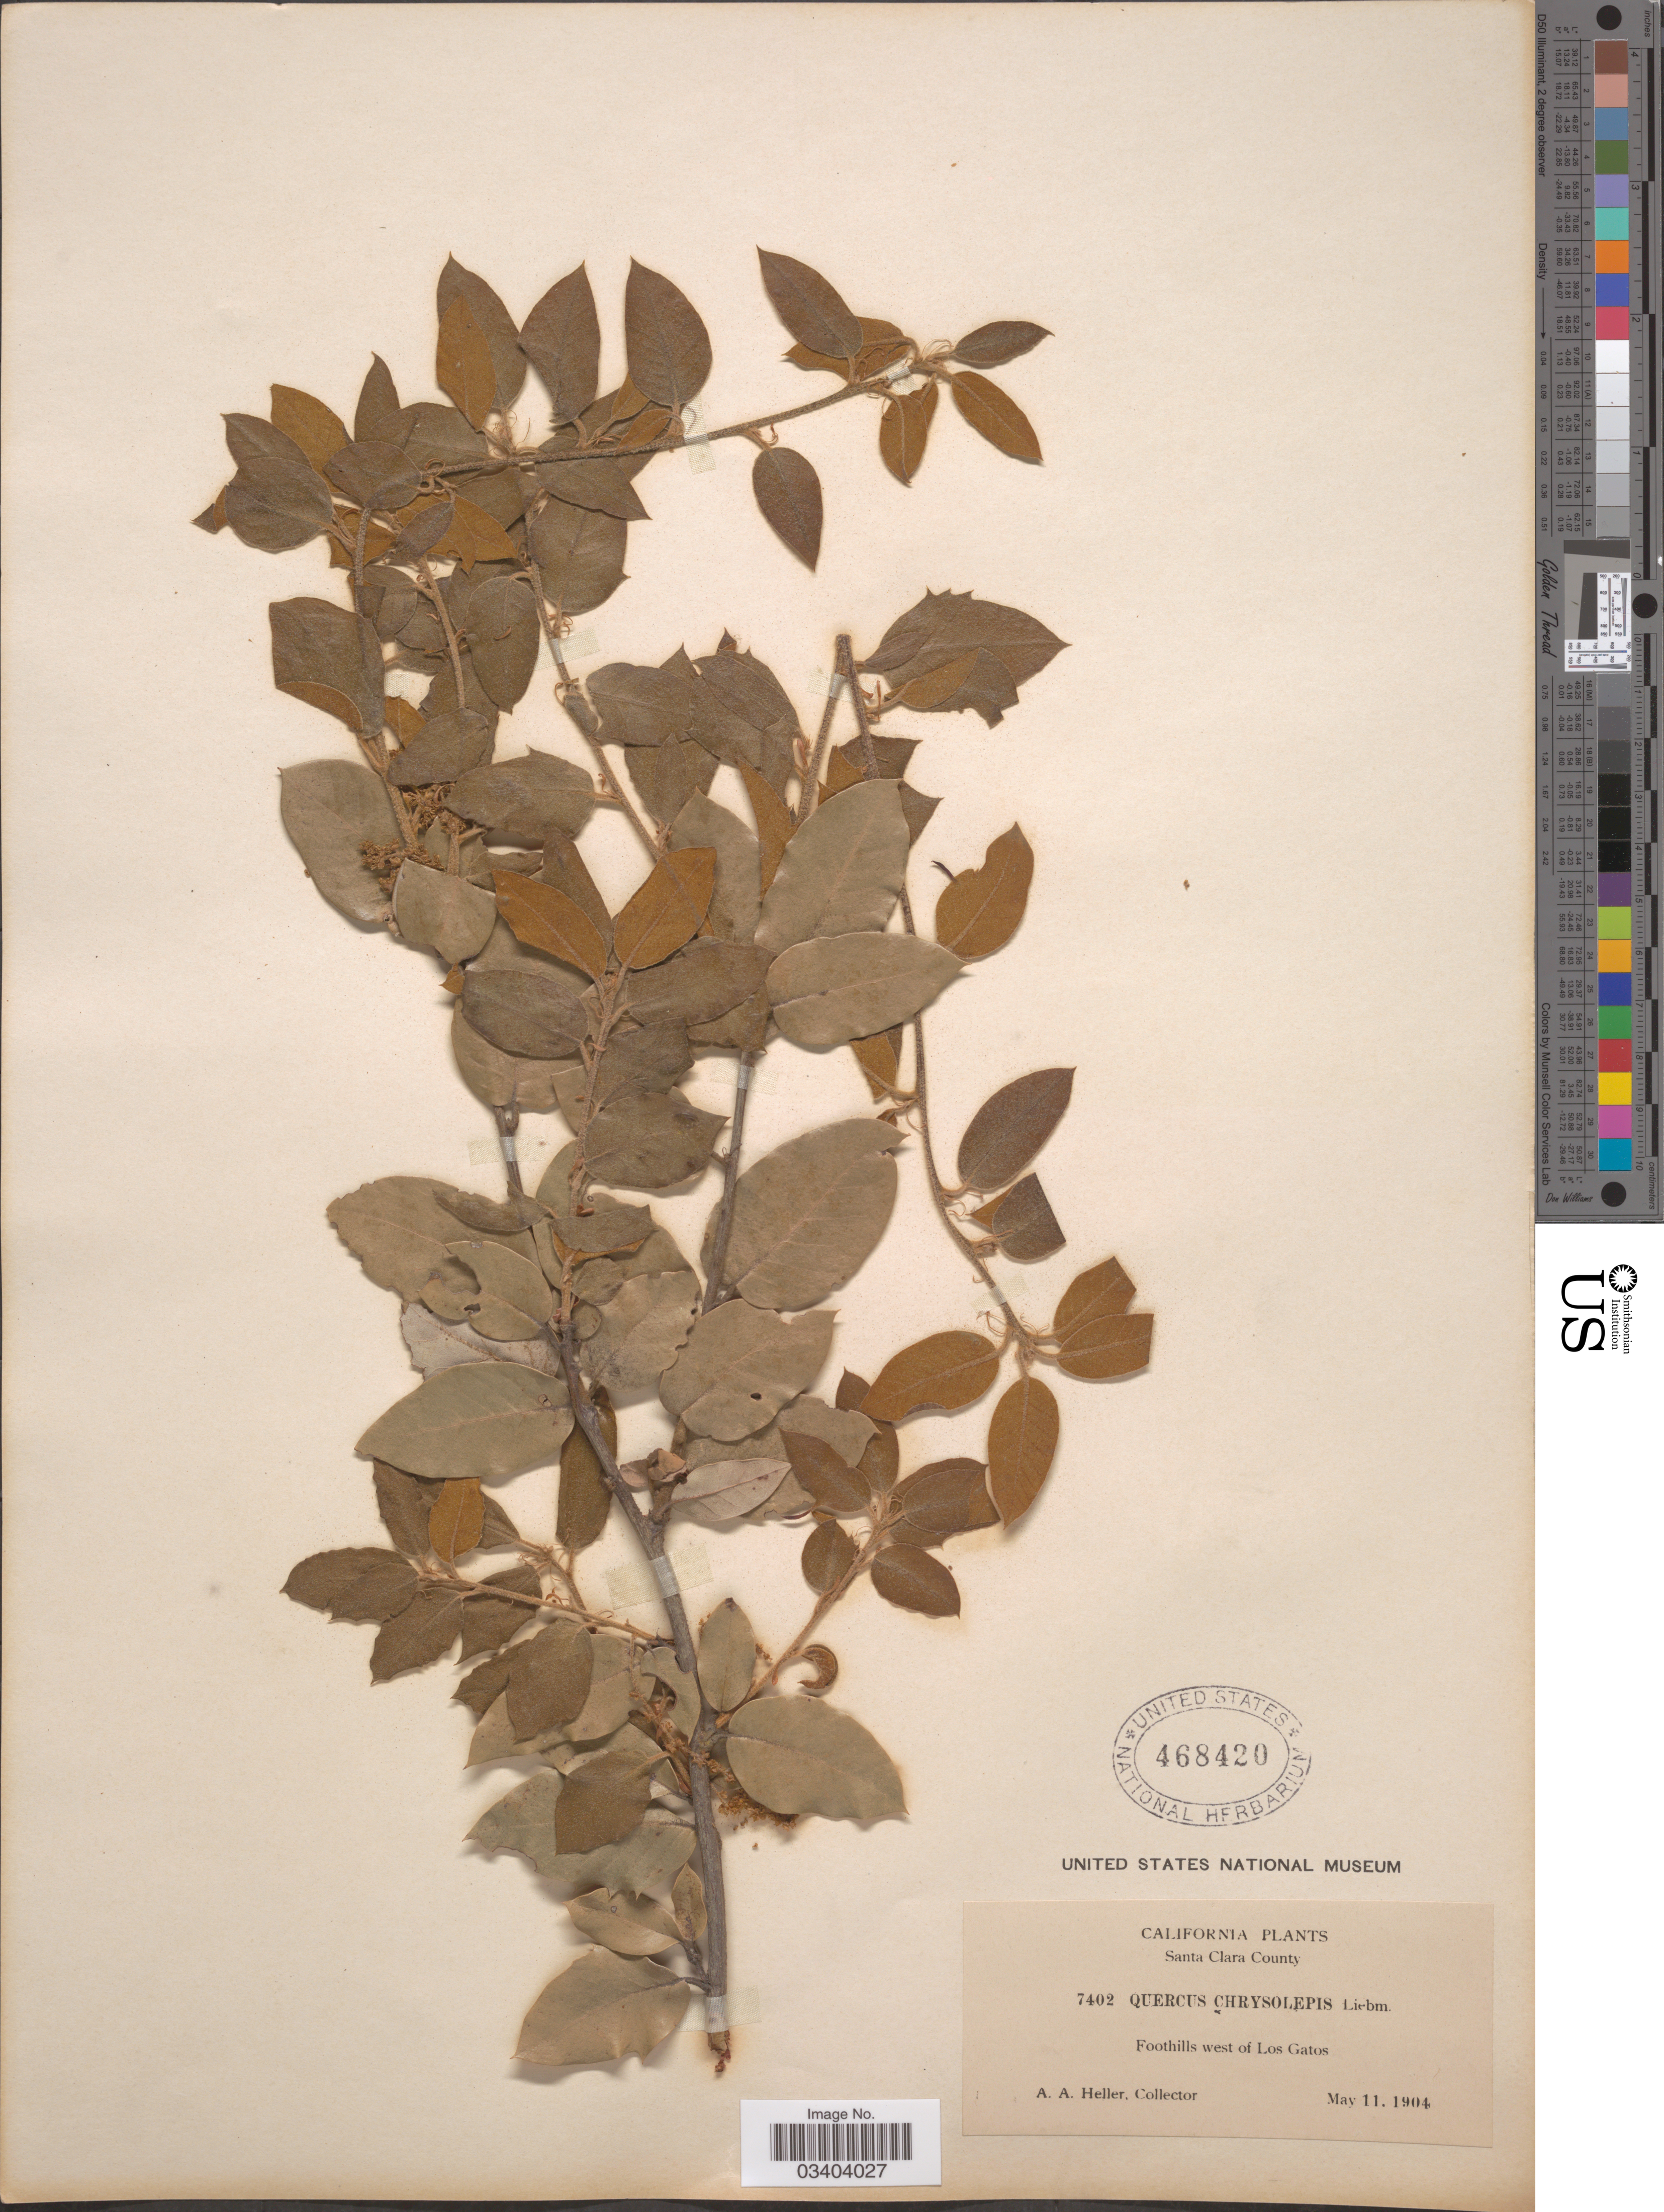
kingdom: Plantae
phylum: Tracheophyta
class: Magnoliopsida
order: Fagales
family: Fagaceae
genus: Quercus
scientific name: Quercus chrysolepis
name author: Liebm.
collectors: A. A. Heller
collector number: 7402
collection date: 1904-05-11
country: United States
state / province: California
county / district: Santa Clara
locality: Santa Clara County. Foothills west of Los Gatos.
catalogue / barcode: US 468420